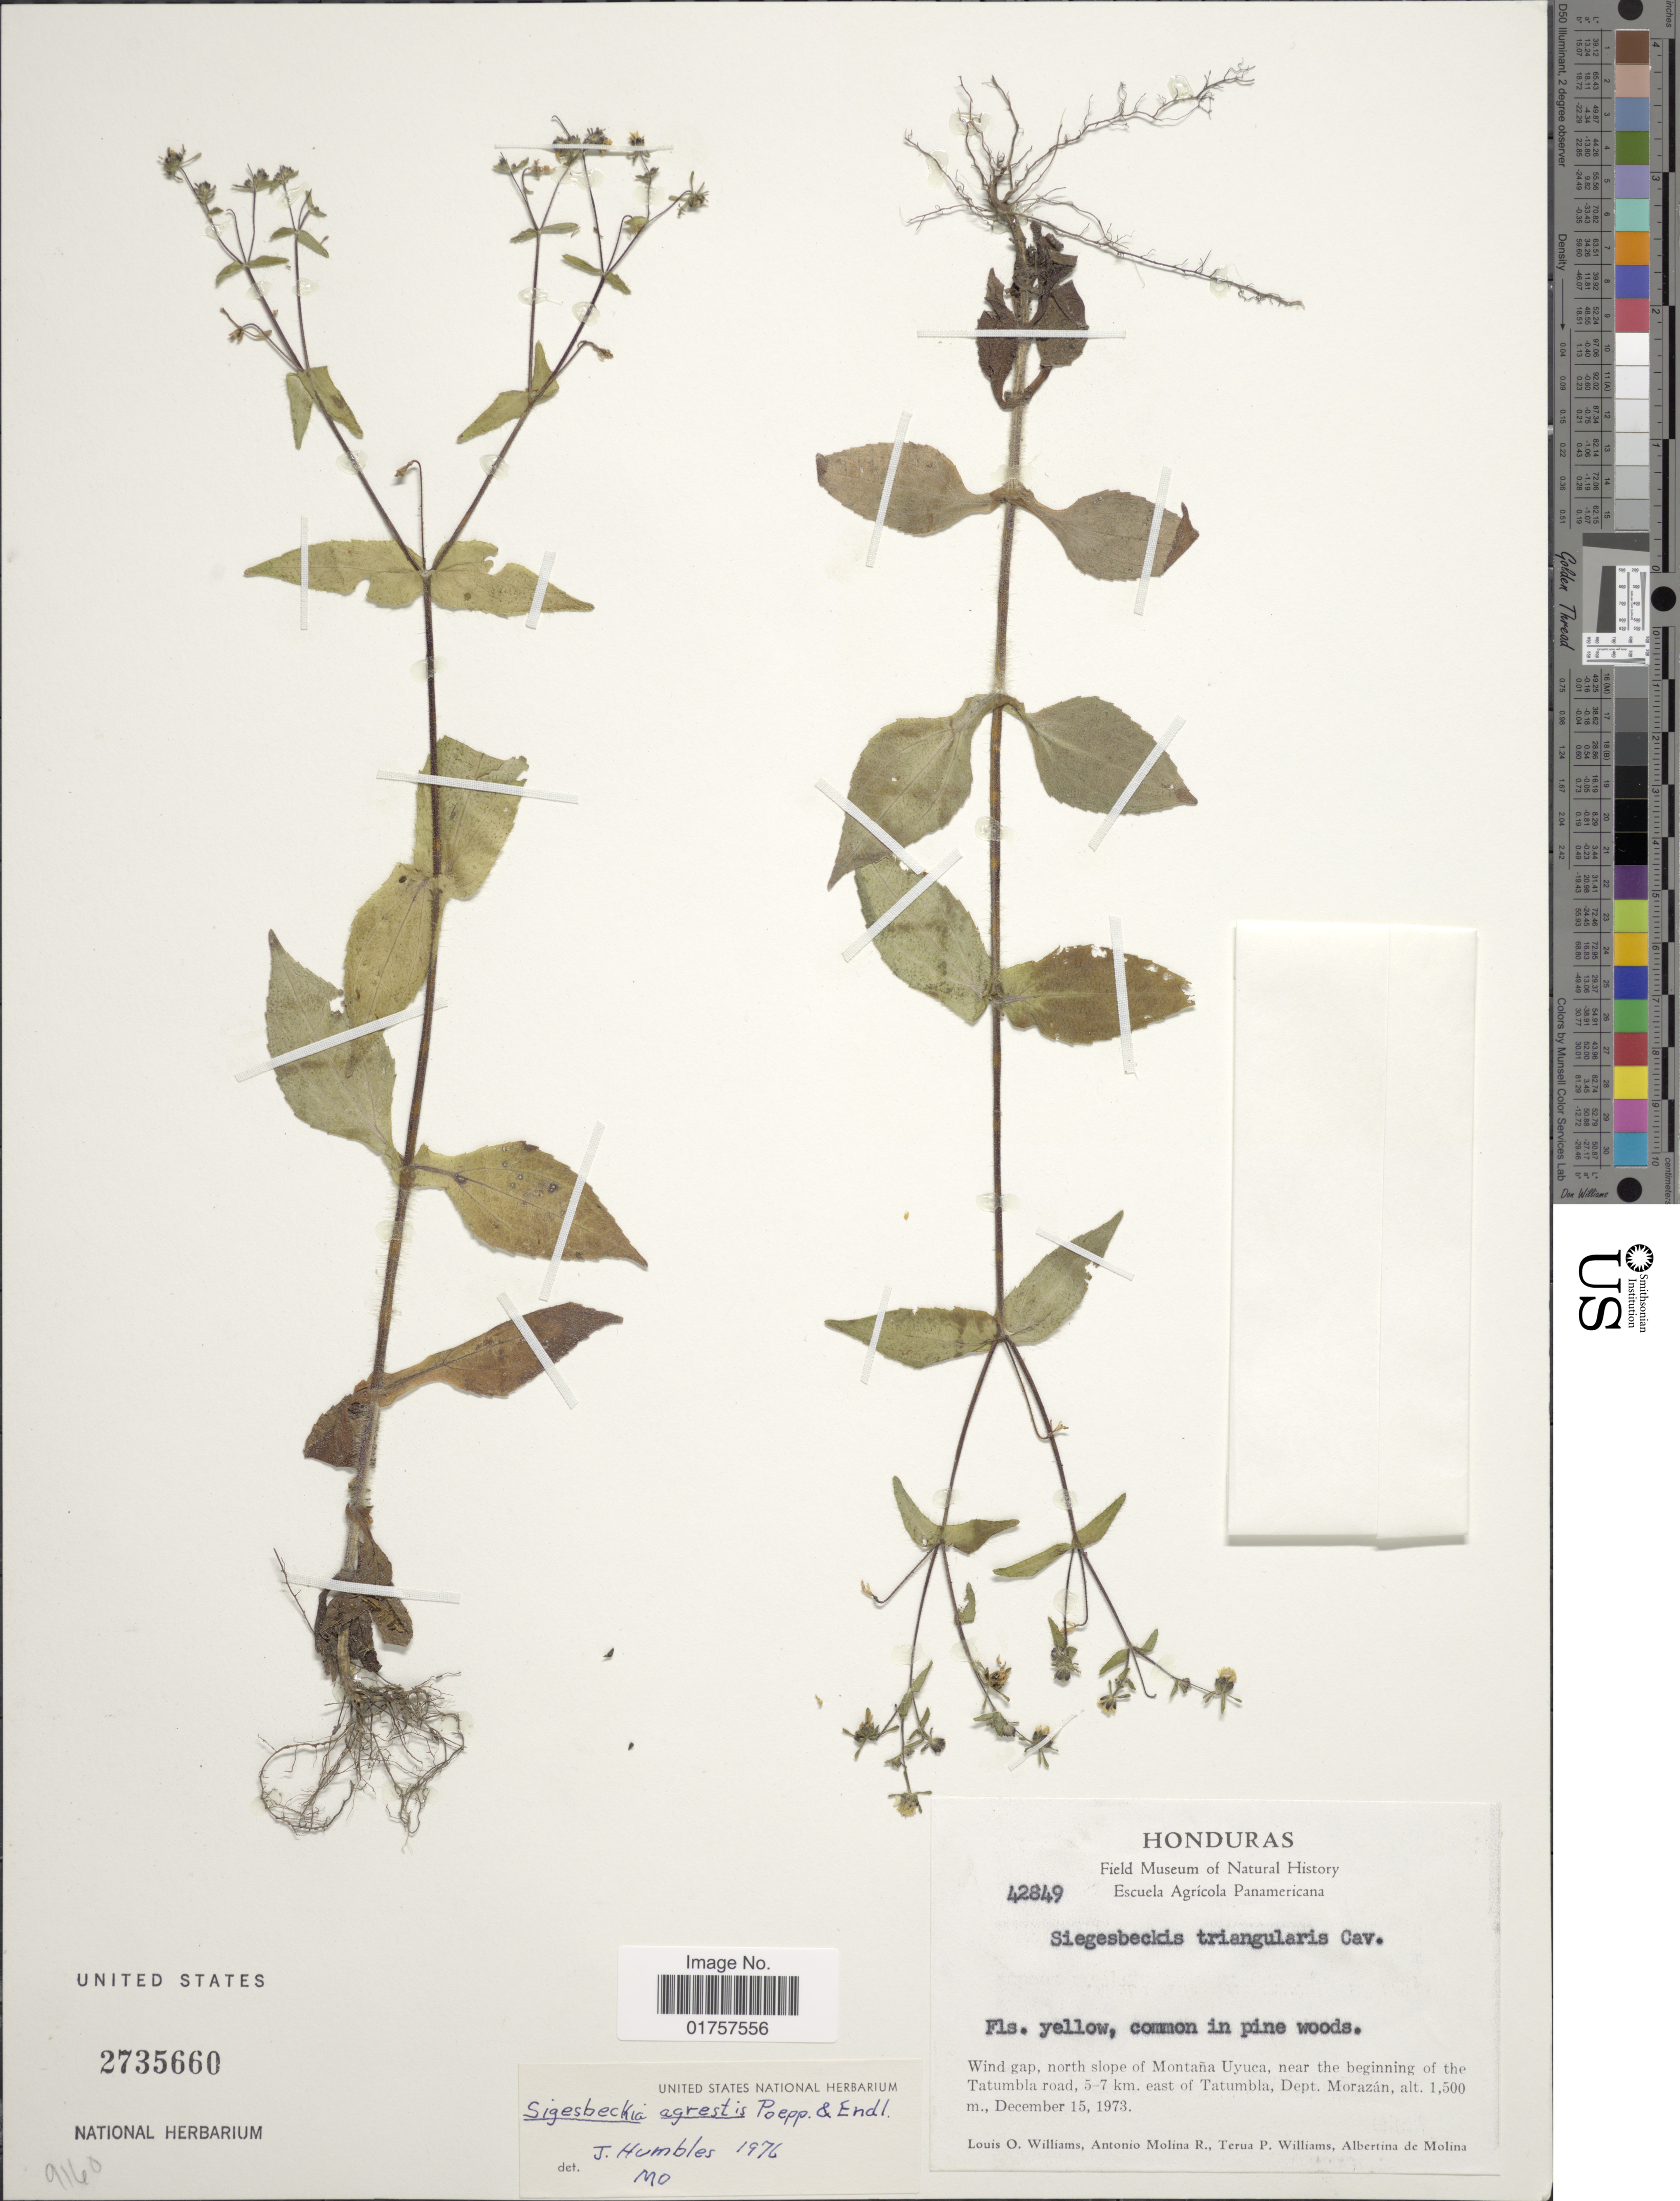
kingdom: Plantae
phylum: Tracheophyta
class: Magnoliopsida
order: Asterales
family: Asteraceae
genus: Sigesbeckia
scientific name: Sigesbeckia agrestis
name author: Poepp.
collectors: L. O. Williams, A. Molina R., T. P. Williams & A. R. Molina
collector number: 42849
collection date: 1973-12-15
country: Honduras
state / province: Fco. Morazán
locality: North slope of Montaña Uyuca, near the beginning of the Tatumbla road, 5-7 km. east of Tatumbla. Dept. Morazán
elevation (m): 1500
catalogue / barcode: US 2735660